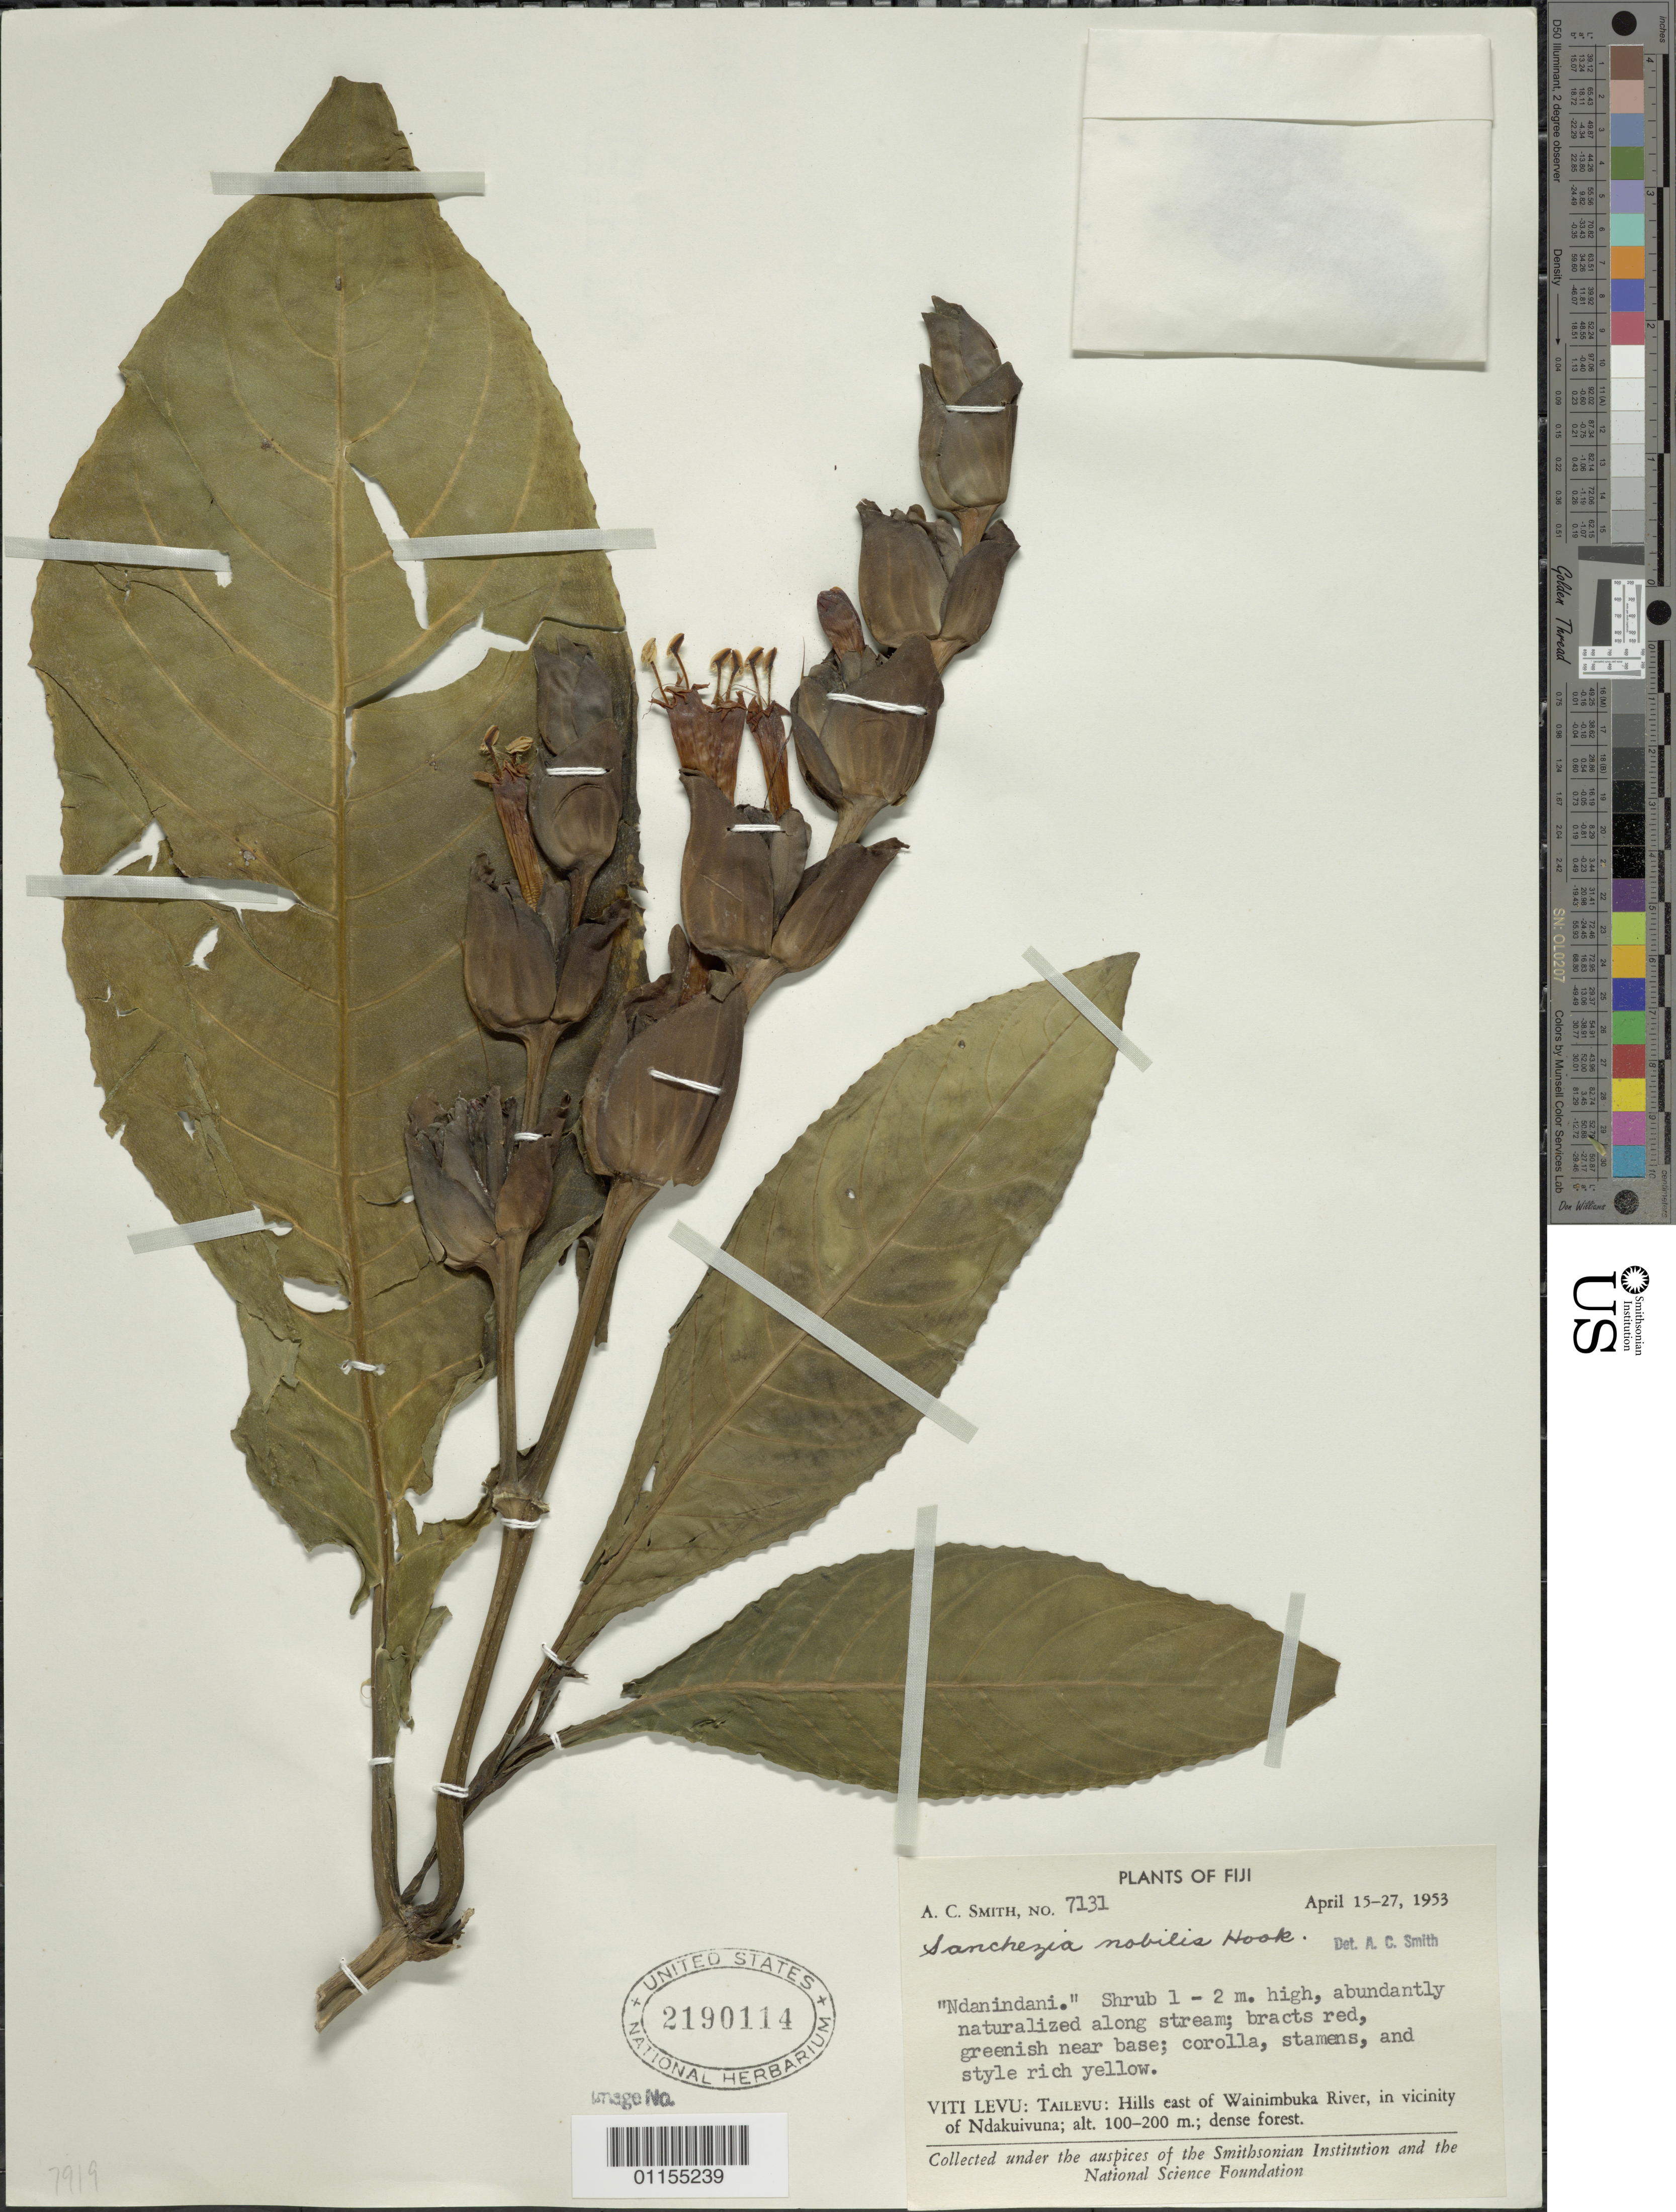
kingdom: Plantae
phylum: Tracheophyta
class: Magnoliopsida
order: Lamiales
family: Acanthaceae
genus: Sanchezia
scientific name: Sanchezia oblonga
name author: Ruiz & Pav.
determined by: Azevedo, Igor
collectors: A. C. Smith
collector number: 7131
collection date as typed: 15 Apr 1953 to 27 Apr 1953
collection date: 1953-04-15/1953-04-27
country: Fiji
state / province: Central Division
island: Viti Levu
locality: Hills E of wainimbuka river, vicinity of ndakuivuna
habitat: Dense forest.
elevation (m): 100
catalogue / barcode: US 2190114